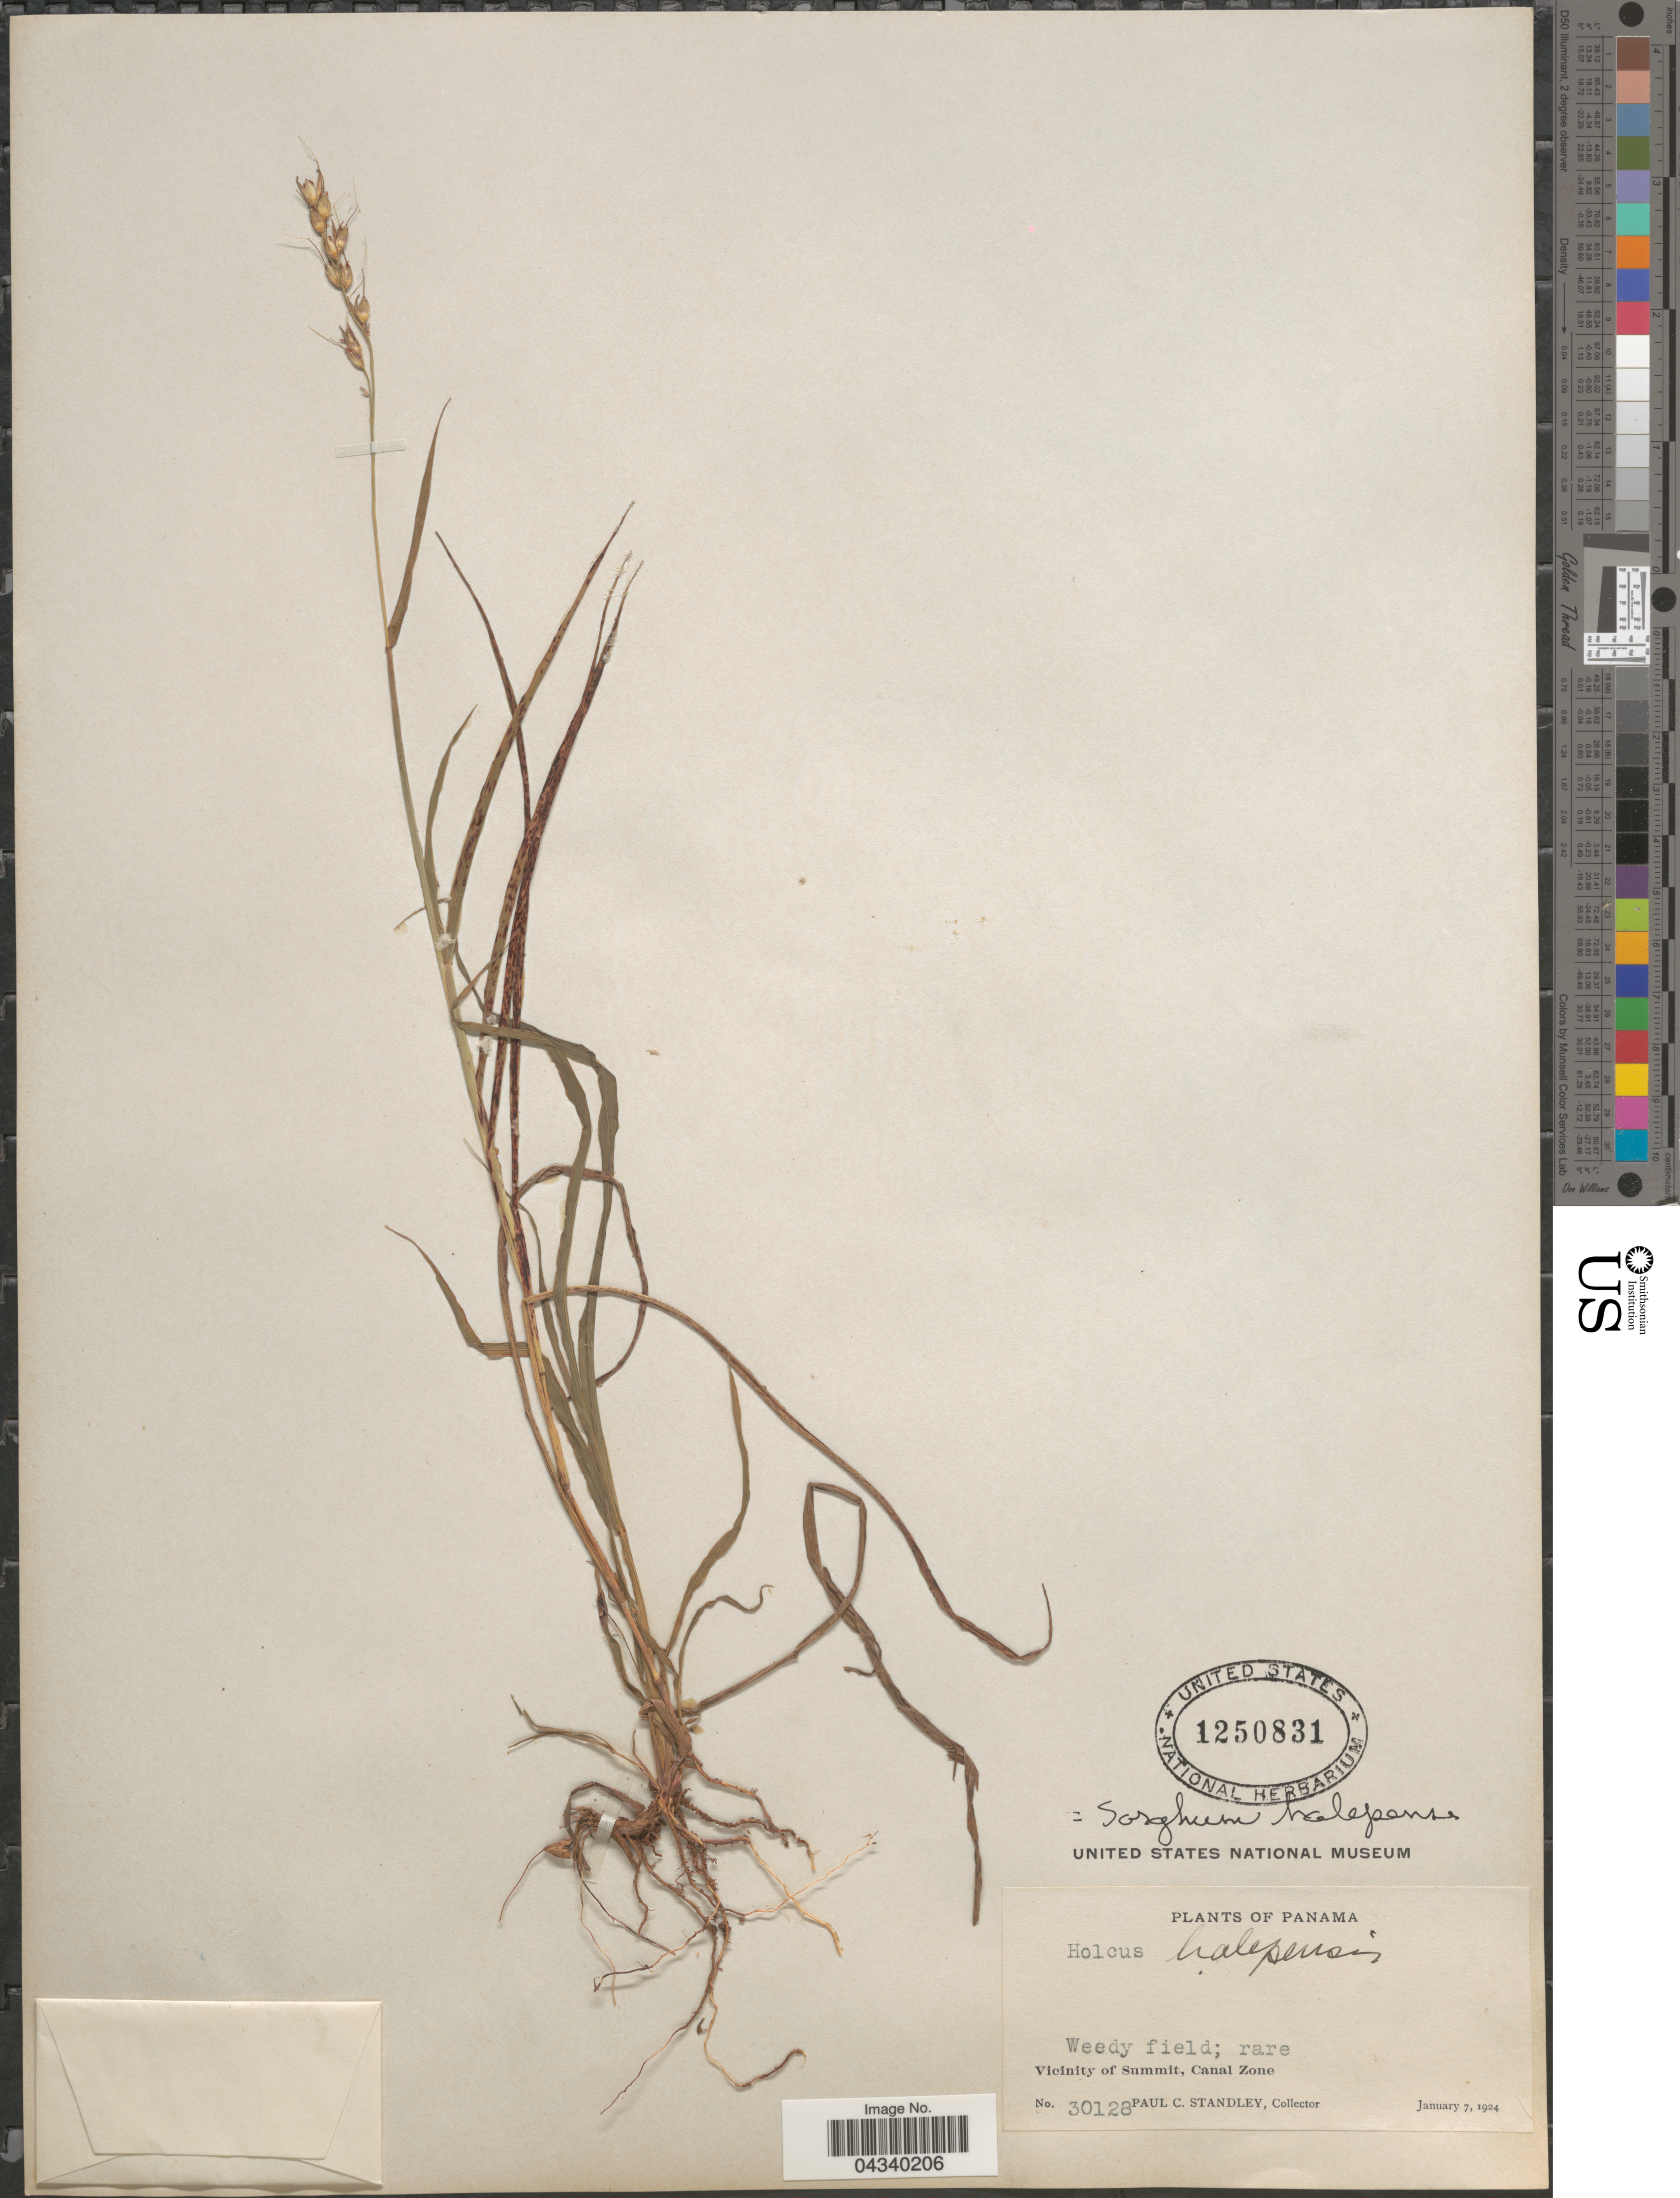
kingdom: Plantae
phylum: Tracheophyta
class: Liliopsida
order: Poales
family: Poaceae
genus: Sorghum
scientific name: Sorghum halepense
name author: (L.) Pers.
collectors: P. C. Standley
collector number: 30128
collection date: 1924-01-07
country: Panama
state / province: Colón / Panamá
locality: Vicinity of Summit, Canal Zone.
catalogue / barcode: US 1250831